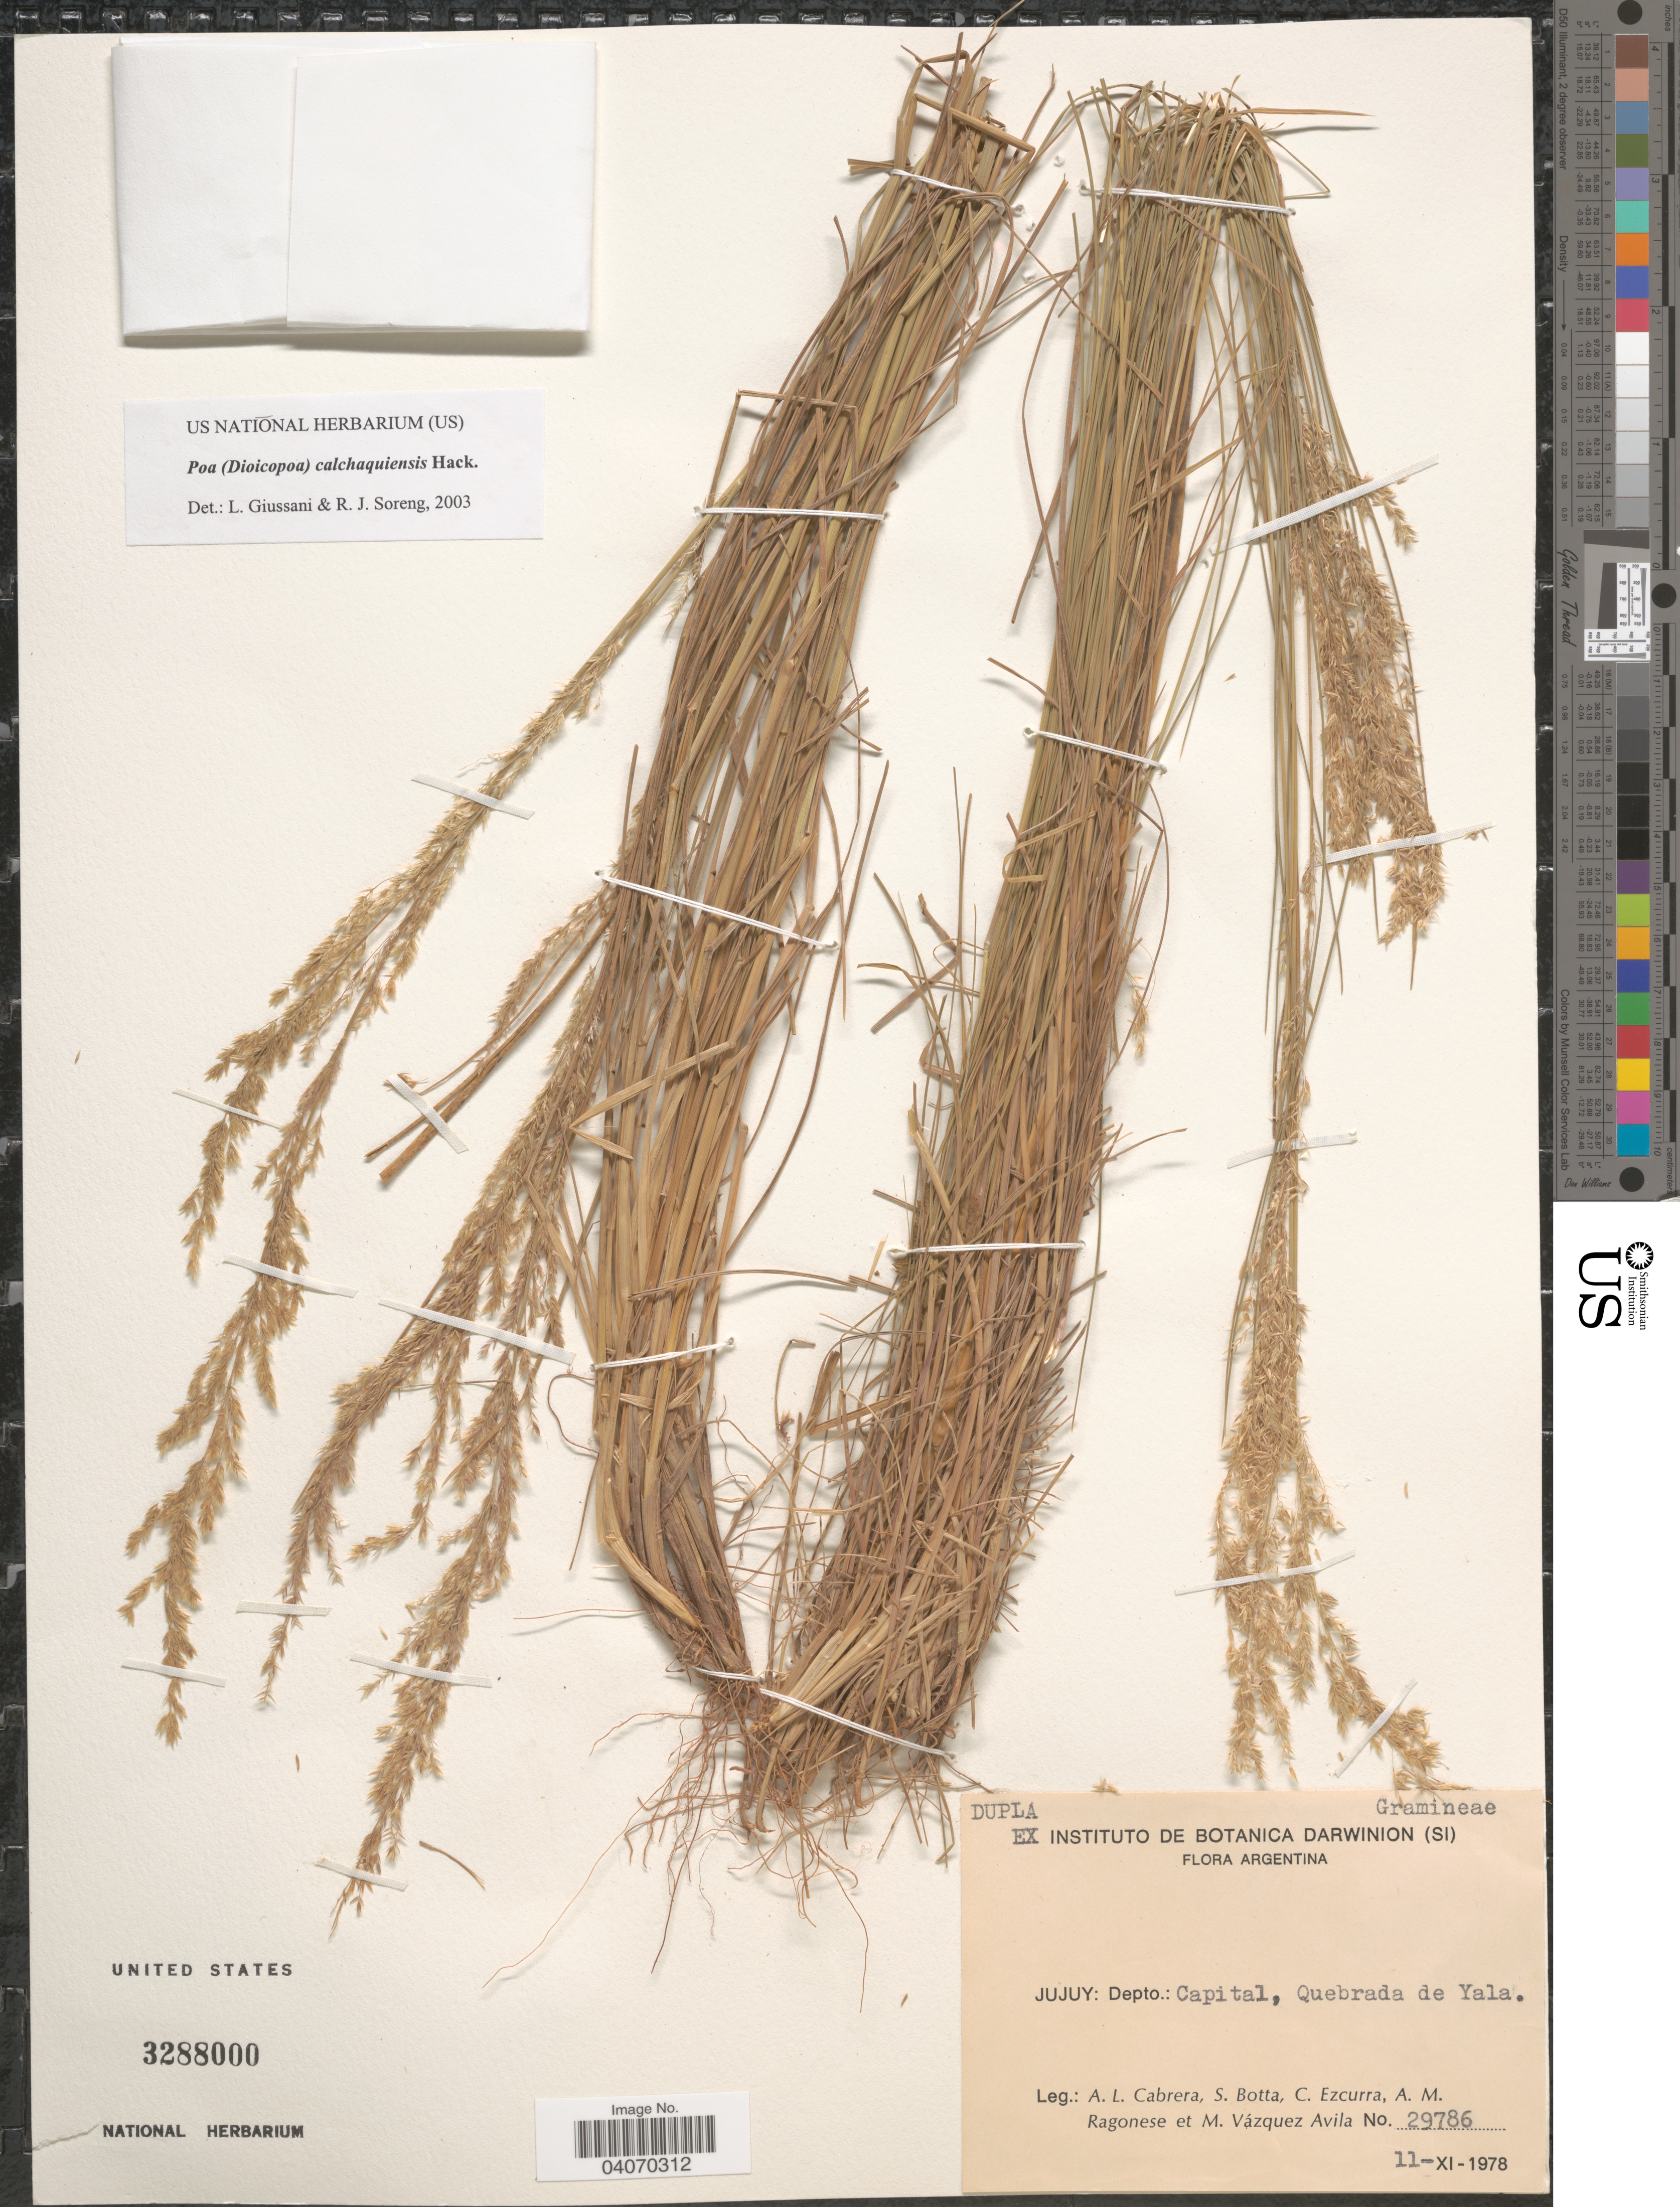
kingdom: Plantae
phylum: Tracheophyta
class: Liliopsida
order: Poales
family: Poaceae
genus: Poa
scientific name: Poa calchaquiensis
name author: Hack.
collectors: A. L. Cabrera, S. Botta, C. Ezcurra, A. Ragonese & M. D. Vázquez A.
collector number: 29786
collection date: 1978-11-11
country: Argentina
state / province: Jujuy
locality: Depto.: Capital, Quebrada de Yala.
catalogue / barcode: US 3288000